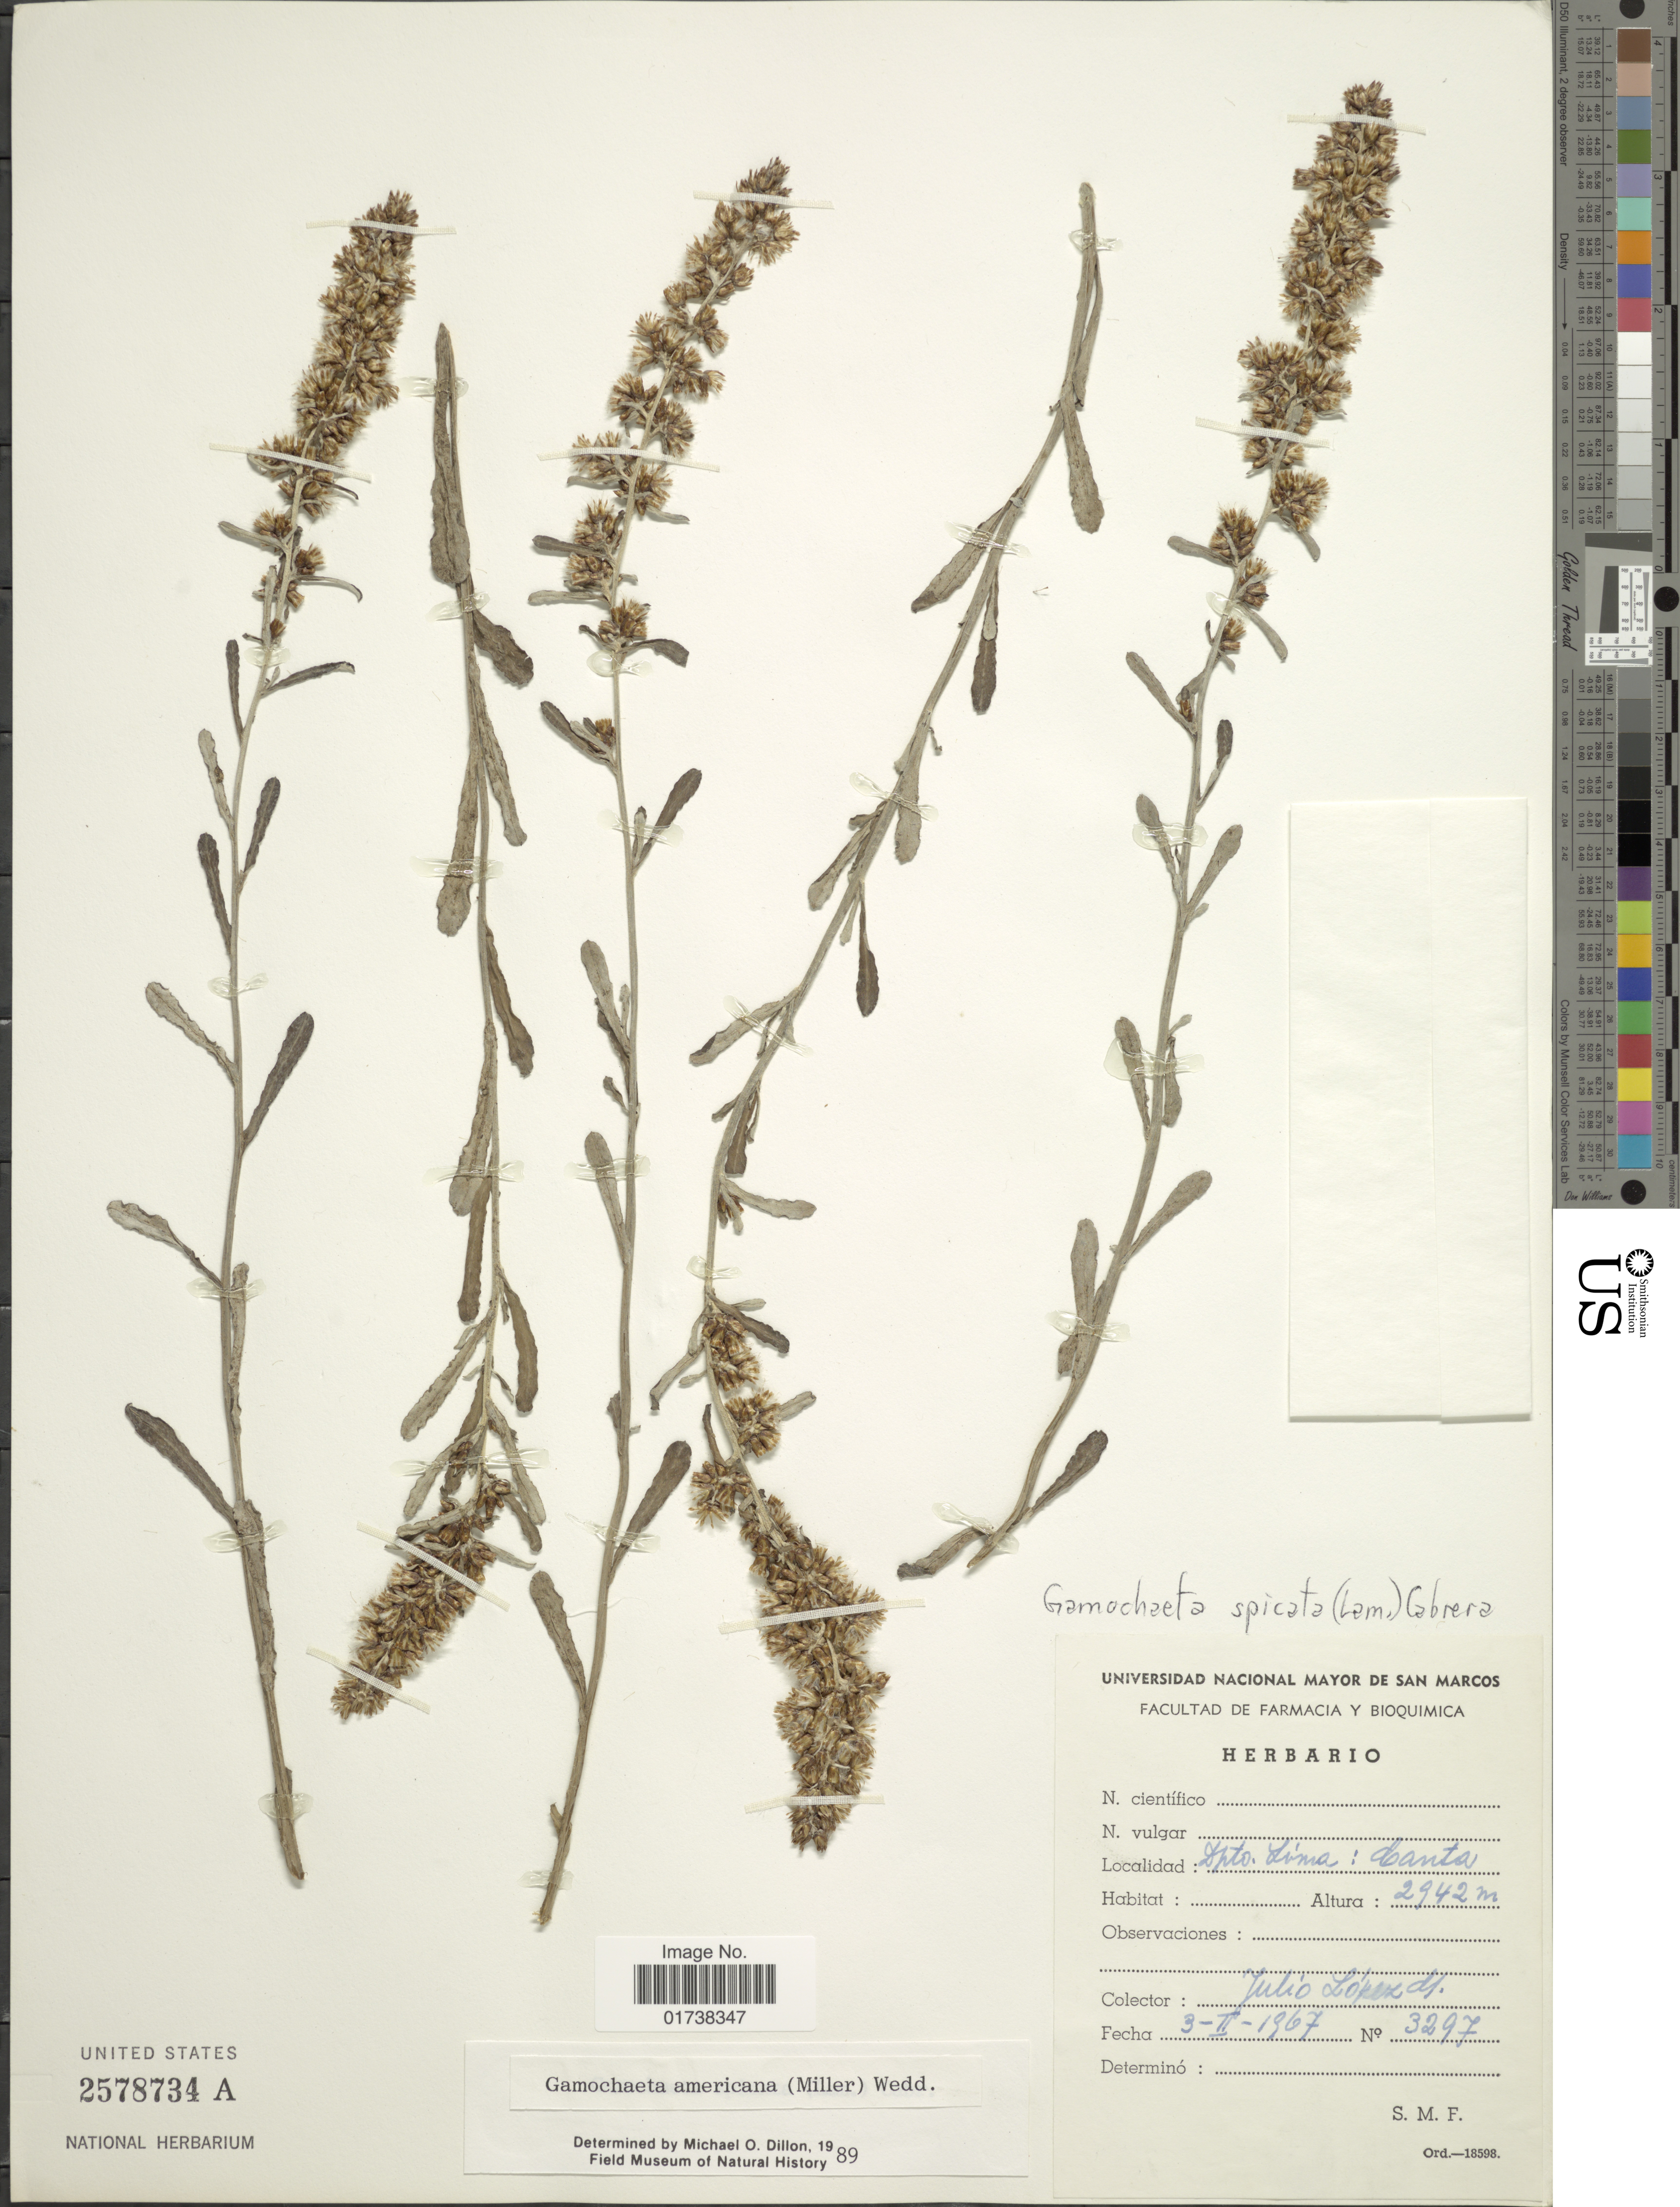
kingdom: Plantae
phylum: Tracheophyta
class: Magnoliopsida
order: Asterales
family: Asteraceae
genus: Gamochaeta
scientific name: Gamochaeta americana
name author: (Mill.) Wedd.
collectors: J. López G.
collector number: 3297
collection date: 1967-02-03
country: Peru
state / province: Lima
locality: Dpto. Lima: Canta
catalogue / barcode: US 2578734A